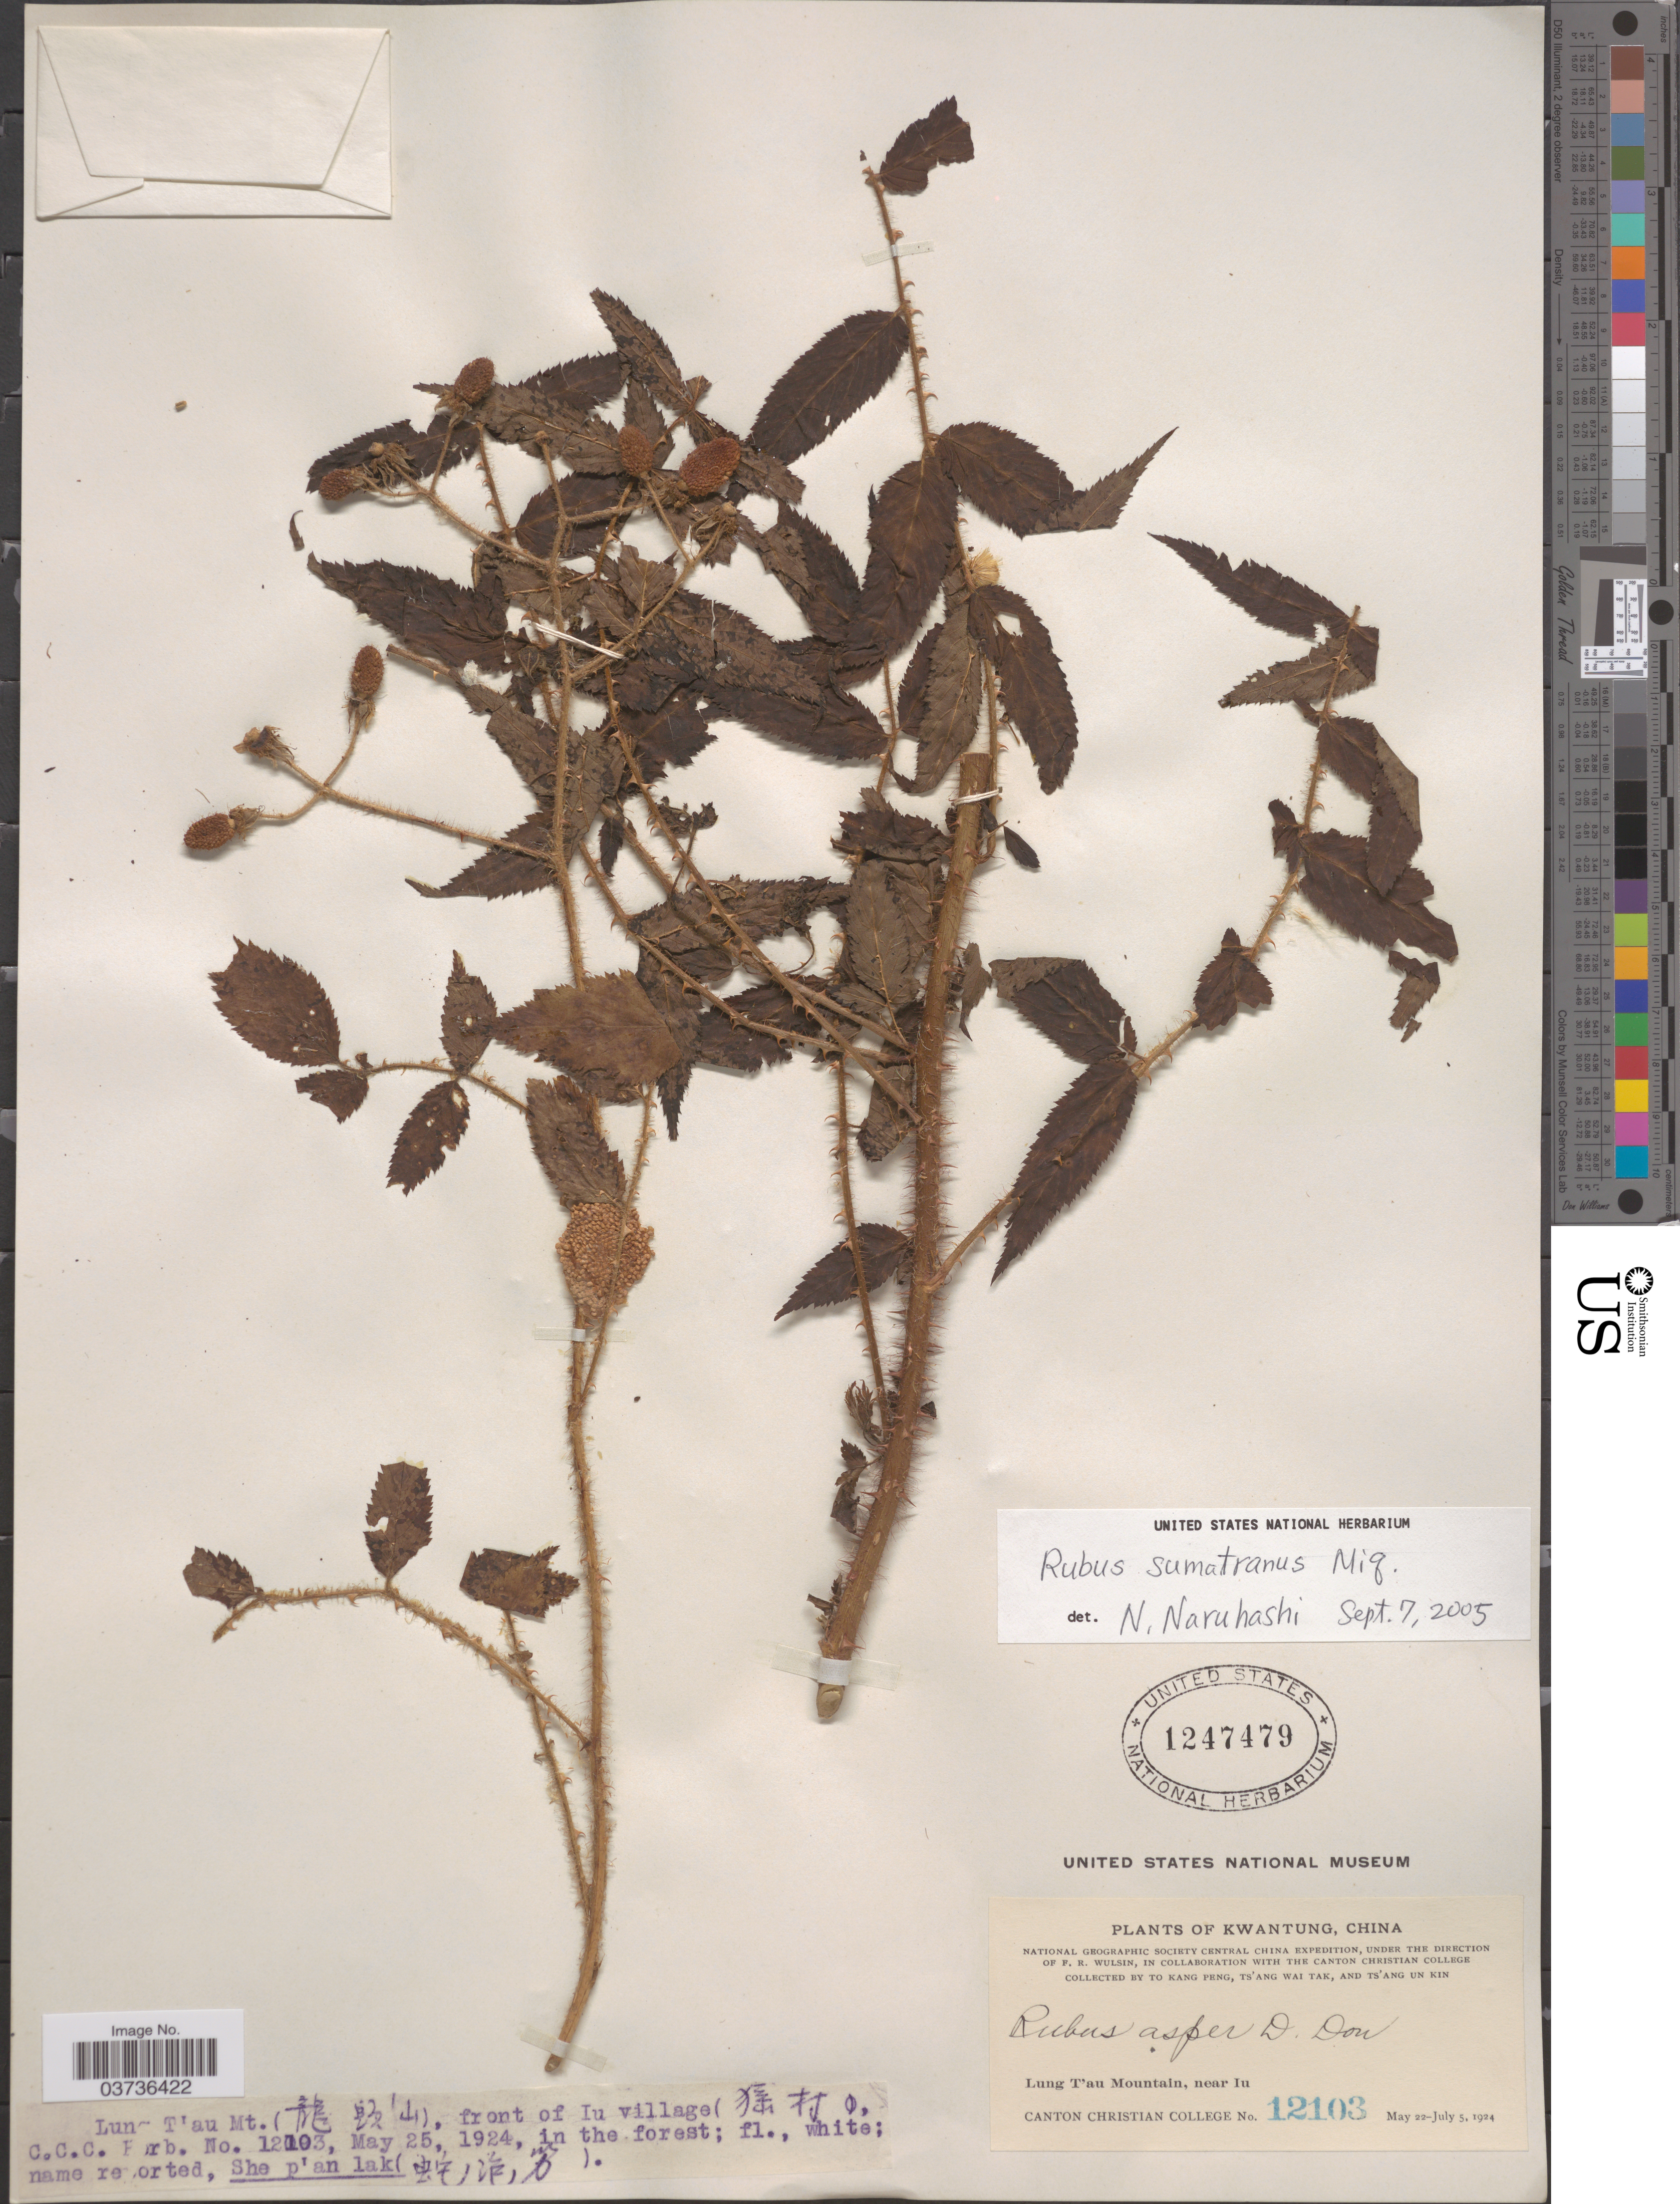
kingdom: Plantae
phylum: Tracheophyta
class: Magnoliopsida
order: Rosales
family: Rosaceae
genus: Rubus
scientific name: Rubus sumatranus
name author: Miq.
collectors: T. K. Peng, W. T. Tsang & Ts' Ang Un Kin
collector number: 12103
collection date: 1924-05-25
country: China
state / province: Guangdong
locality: Kwantung. Lung T'au Mountain, near Iu. Front of Iu village (X).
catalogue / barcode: US 1247479